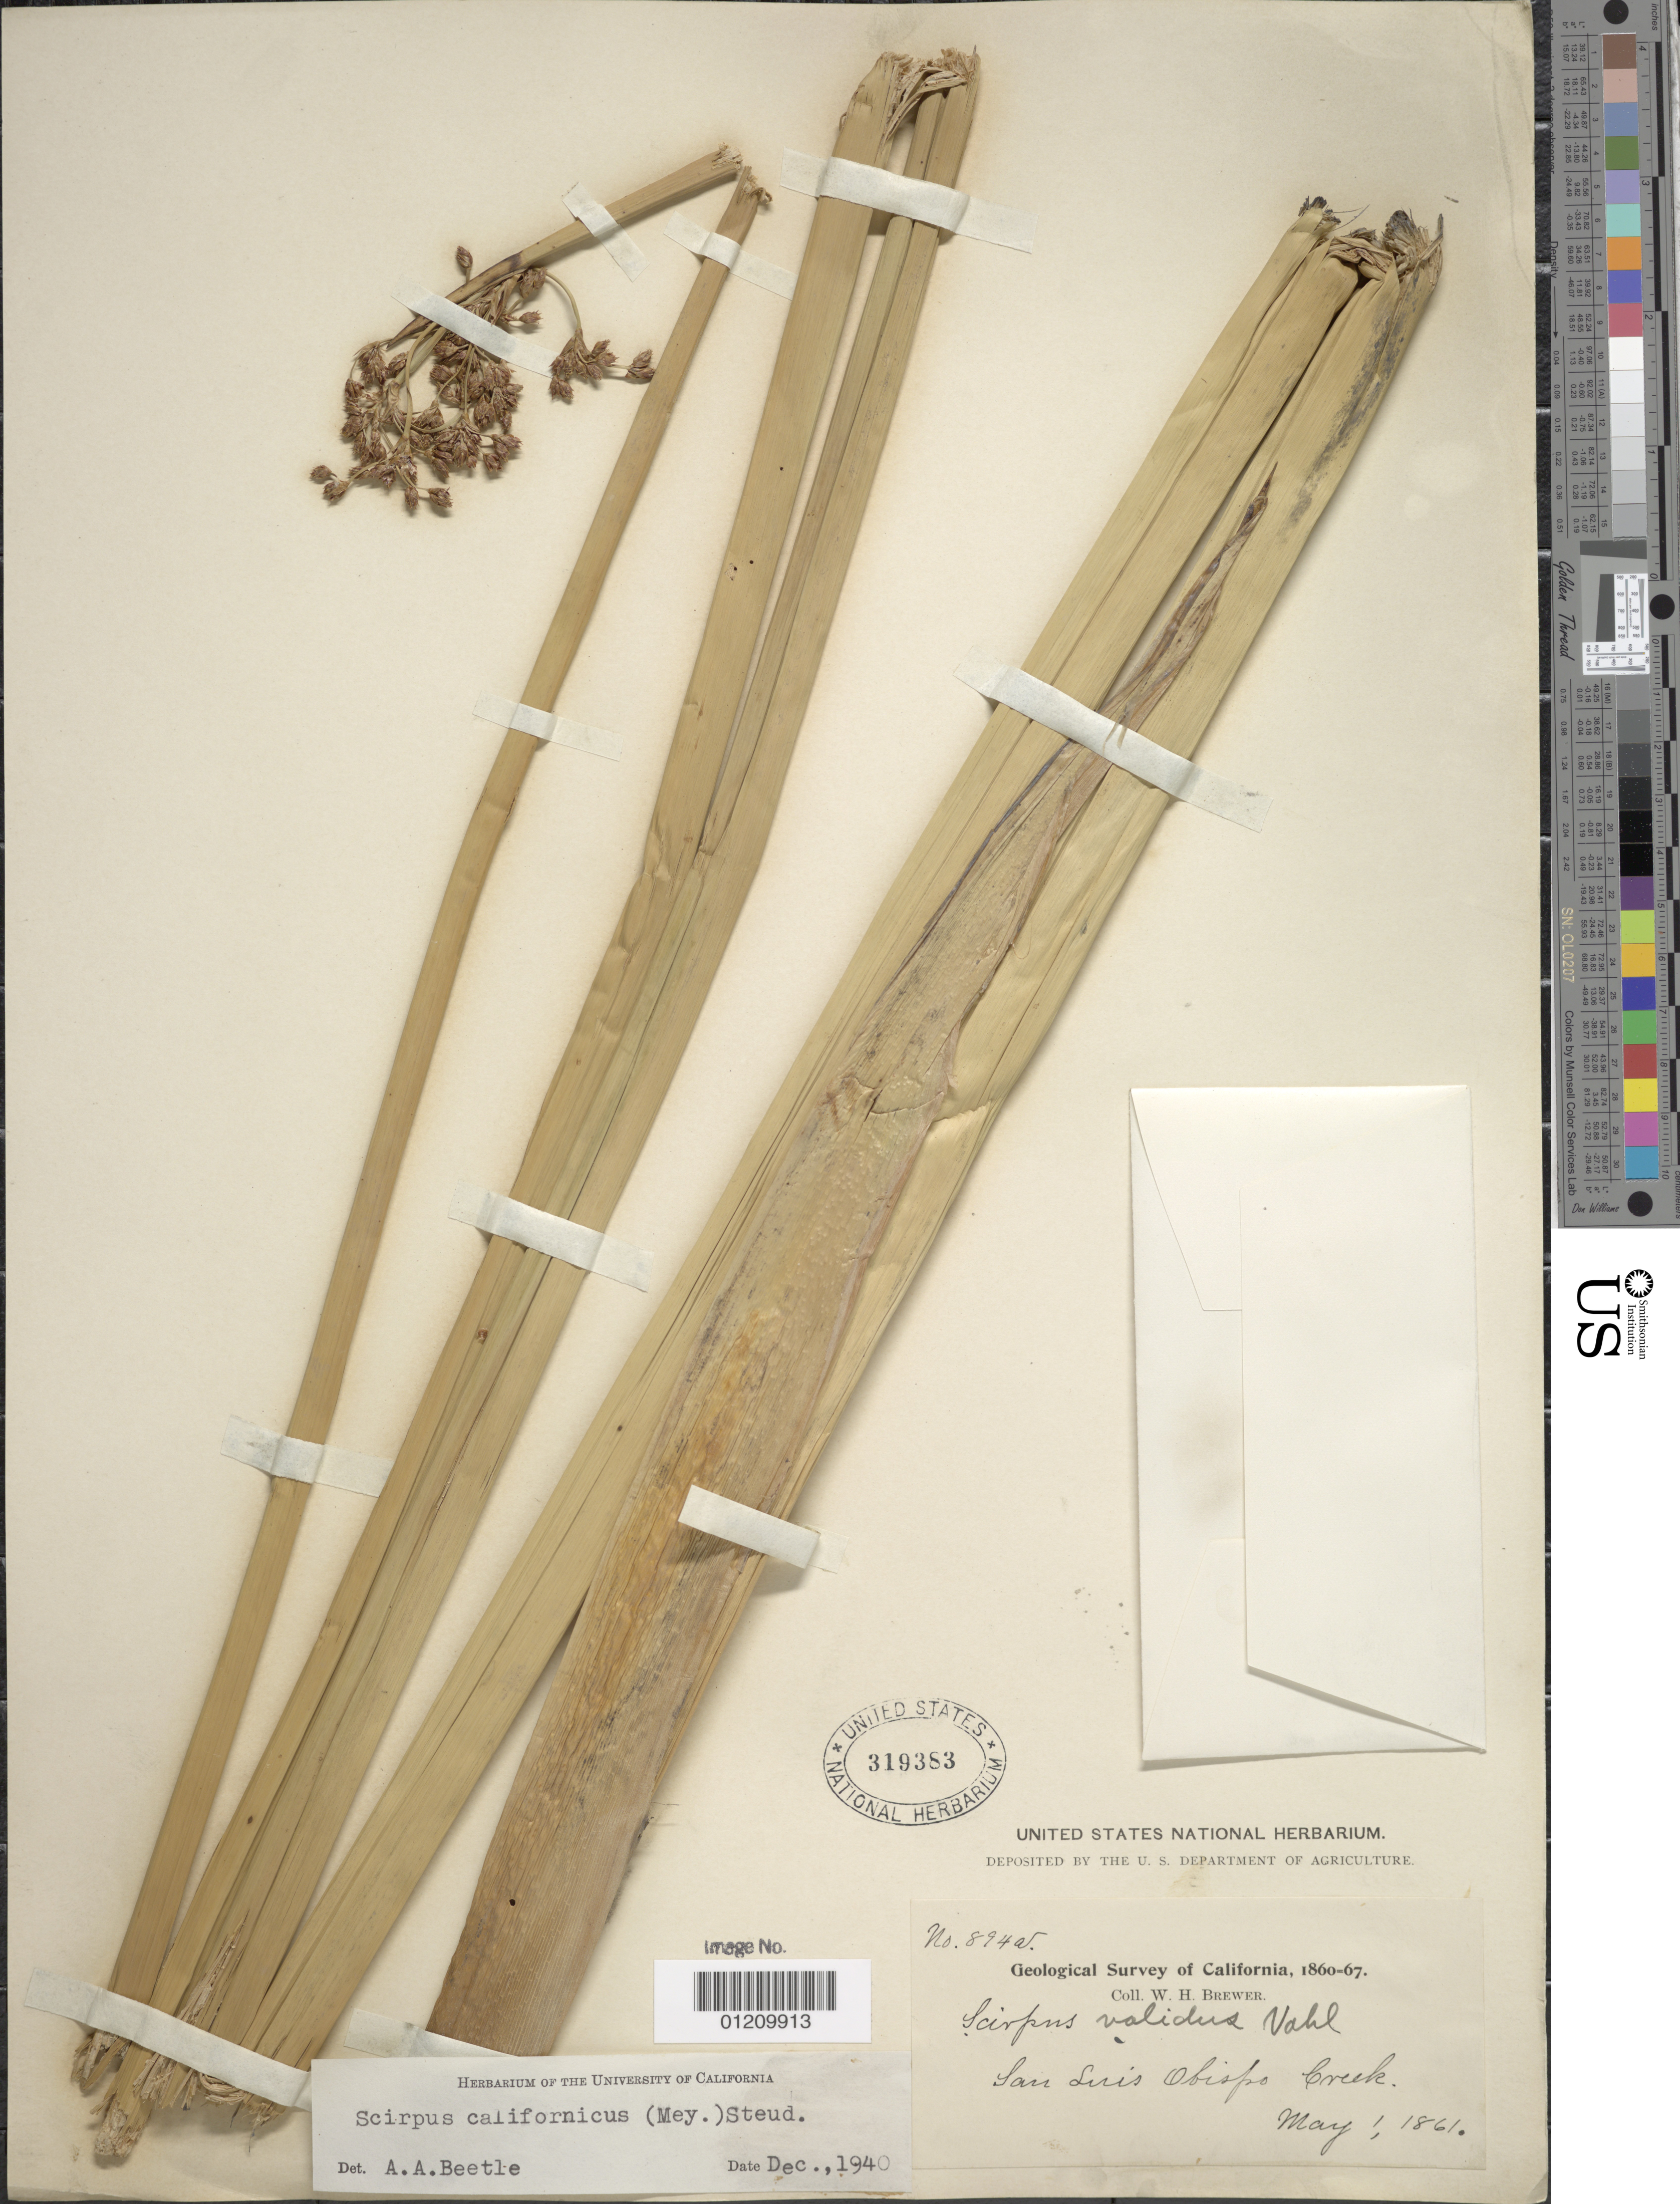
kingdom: Plantae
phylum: Tracheophyta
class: Liliopsida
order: Poales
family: Cyperaceae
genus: Schoenoplectus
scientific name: Schoenoplectus californicus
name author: (C.A. Mey.) Soják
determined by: Strong, Mark T., (BOT), Smithsonian Institution - National Museum of Natural History (UNITED STATES)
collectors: W. H. Brewer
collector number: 894a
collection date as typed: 01 May 1861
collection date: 1861-05-01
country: United States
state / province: California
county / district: San Luis Obispo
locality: San Luis Obispo Creek.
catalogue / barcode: US 319383